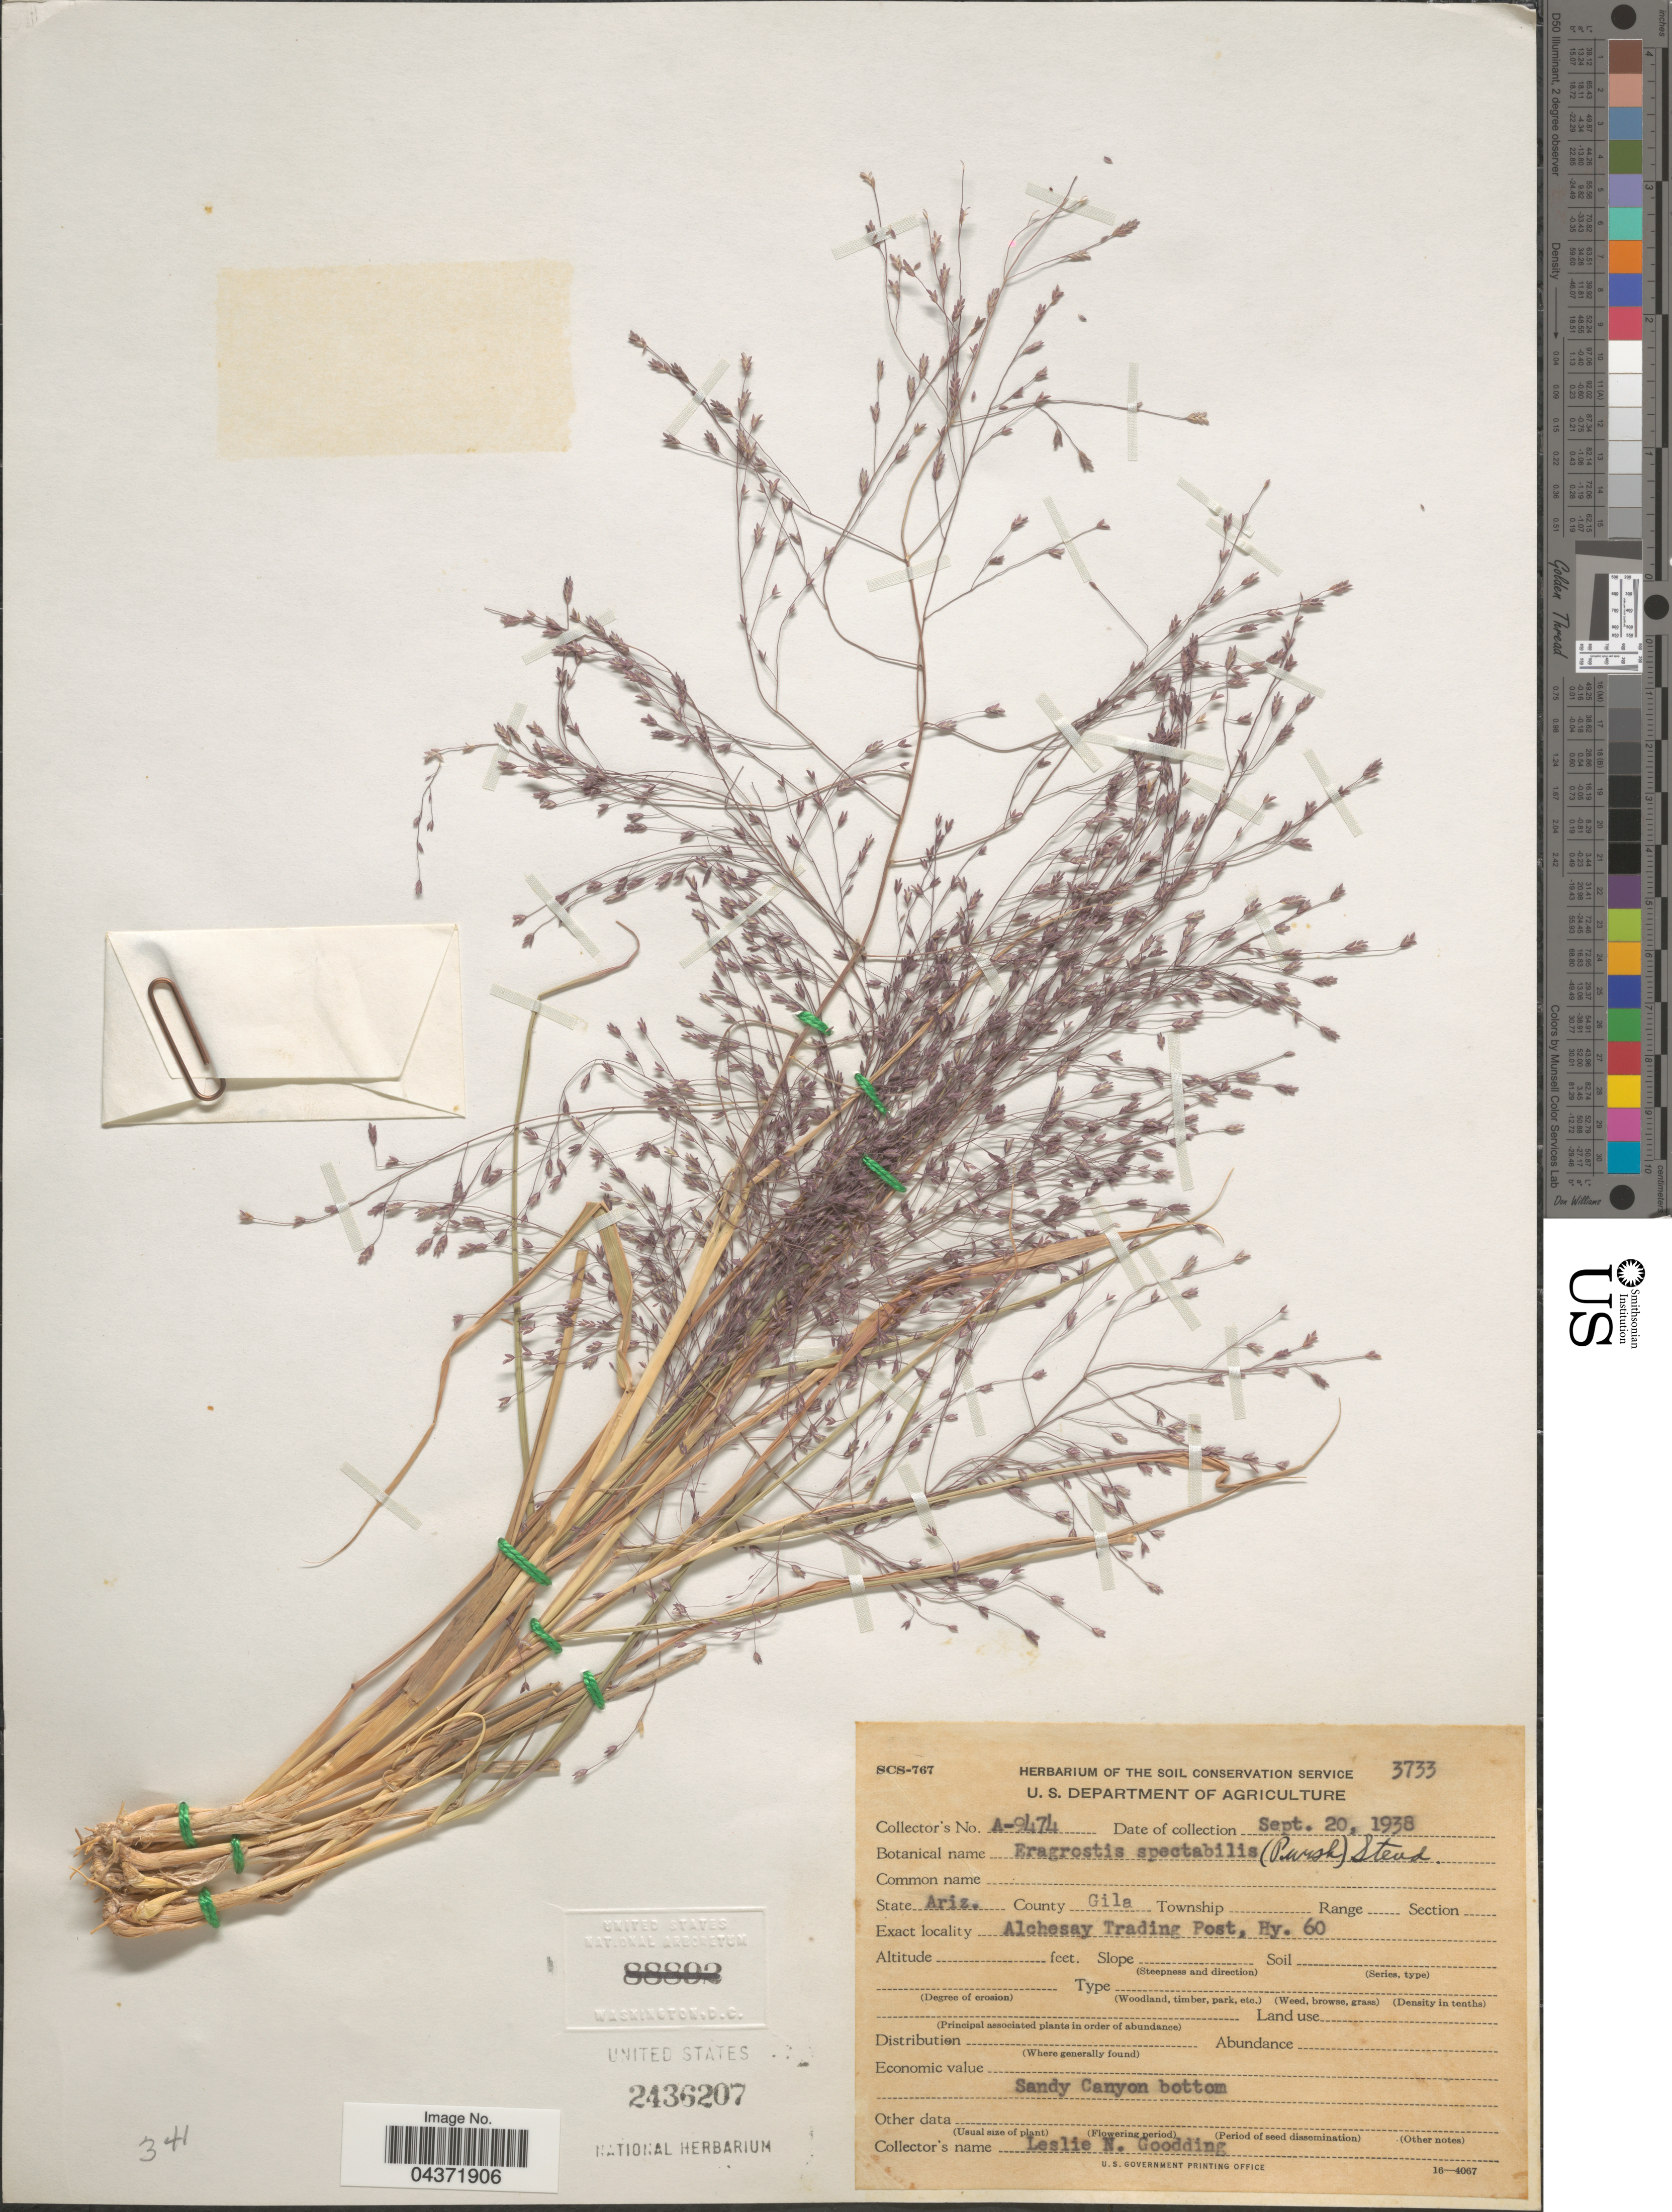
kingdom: Plantae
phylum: Tracheophyta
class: Liliopsida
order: Poales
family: Poaceae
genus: Eragrostis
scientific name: Eragrostis spectabilis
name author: (Pursh) Steud.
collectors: L. N. Goodding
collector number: A-9474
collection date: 1938-09-20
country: United States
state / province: Arizona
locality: County Gila. Alchesay Trading Post, Hy. 60.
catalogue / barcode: US 2436207